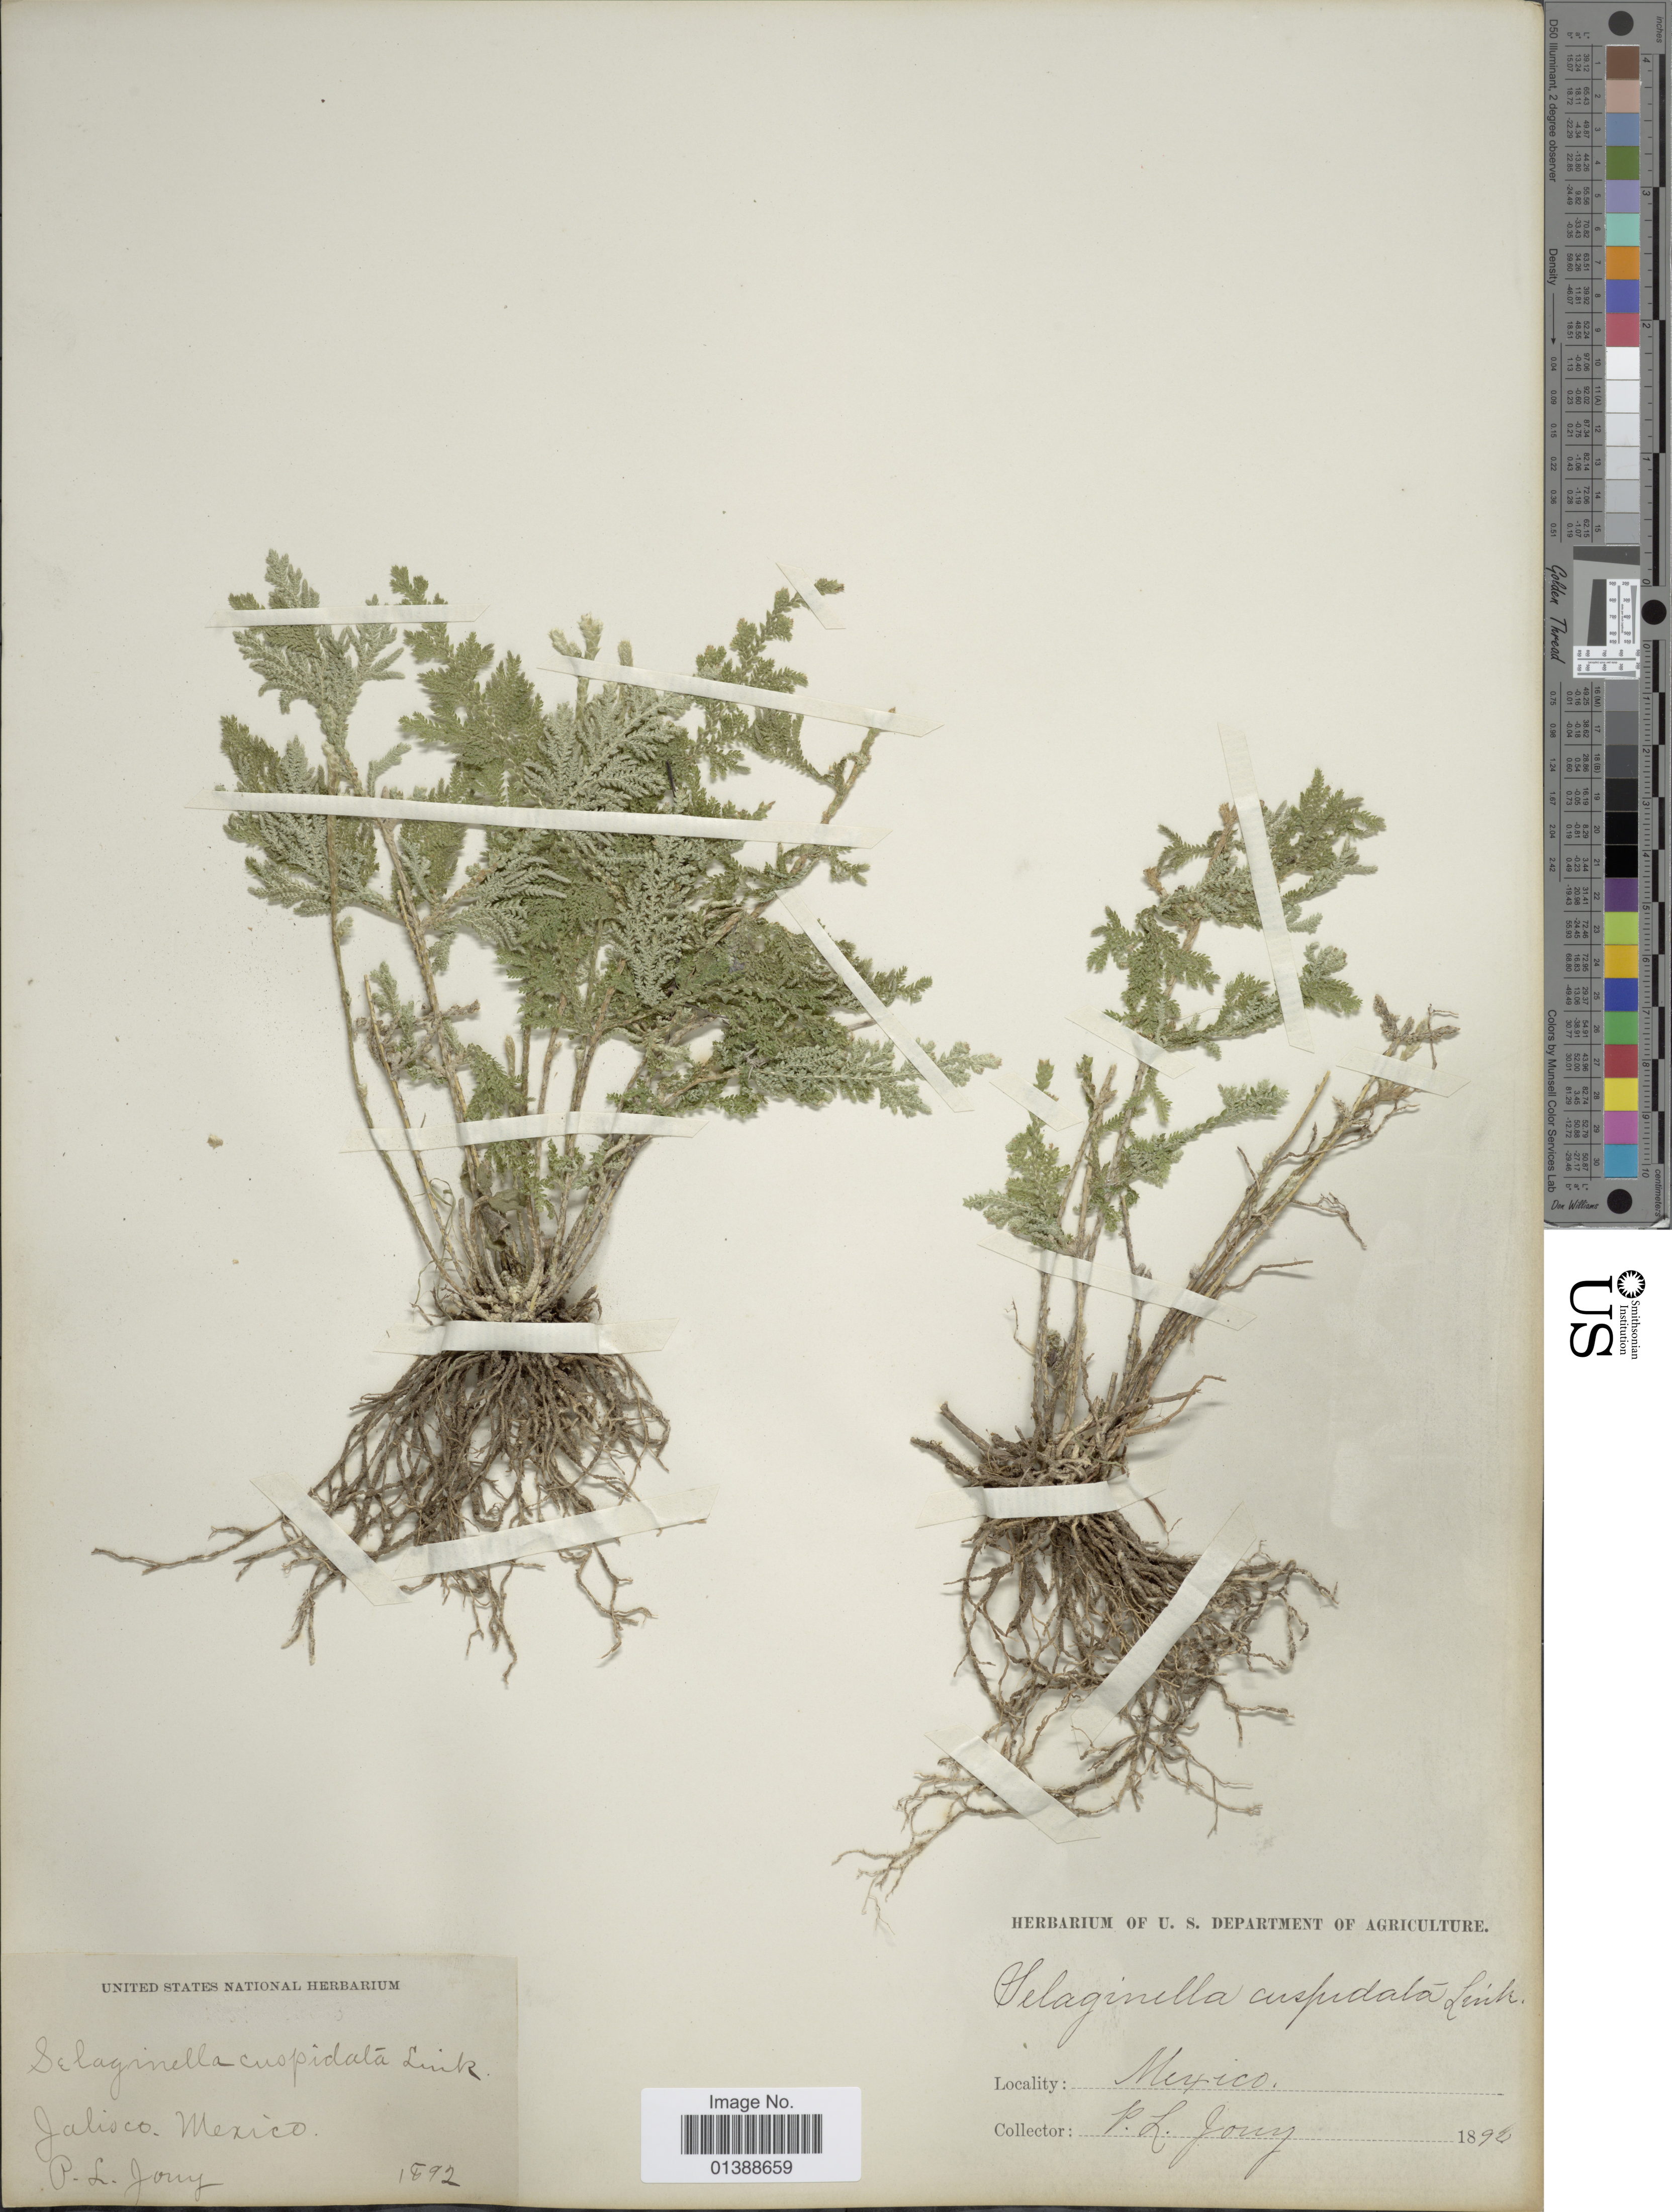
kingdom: Plantae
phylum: Tracheophyta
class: Lycopodiopsida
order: Selaginellales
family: Selaginellaceae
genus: Selaginella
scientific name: Selaginella pallescens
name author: (C. Presl) Spring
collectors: P. Jony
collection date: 1892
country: Mexico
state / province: Jalisco